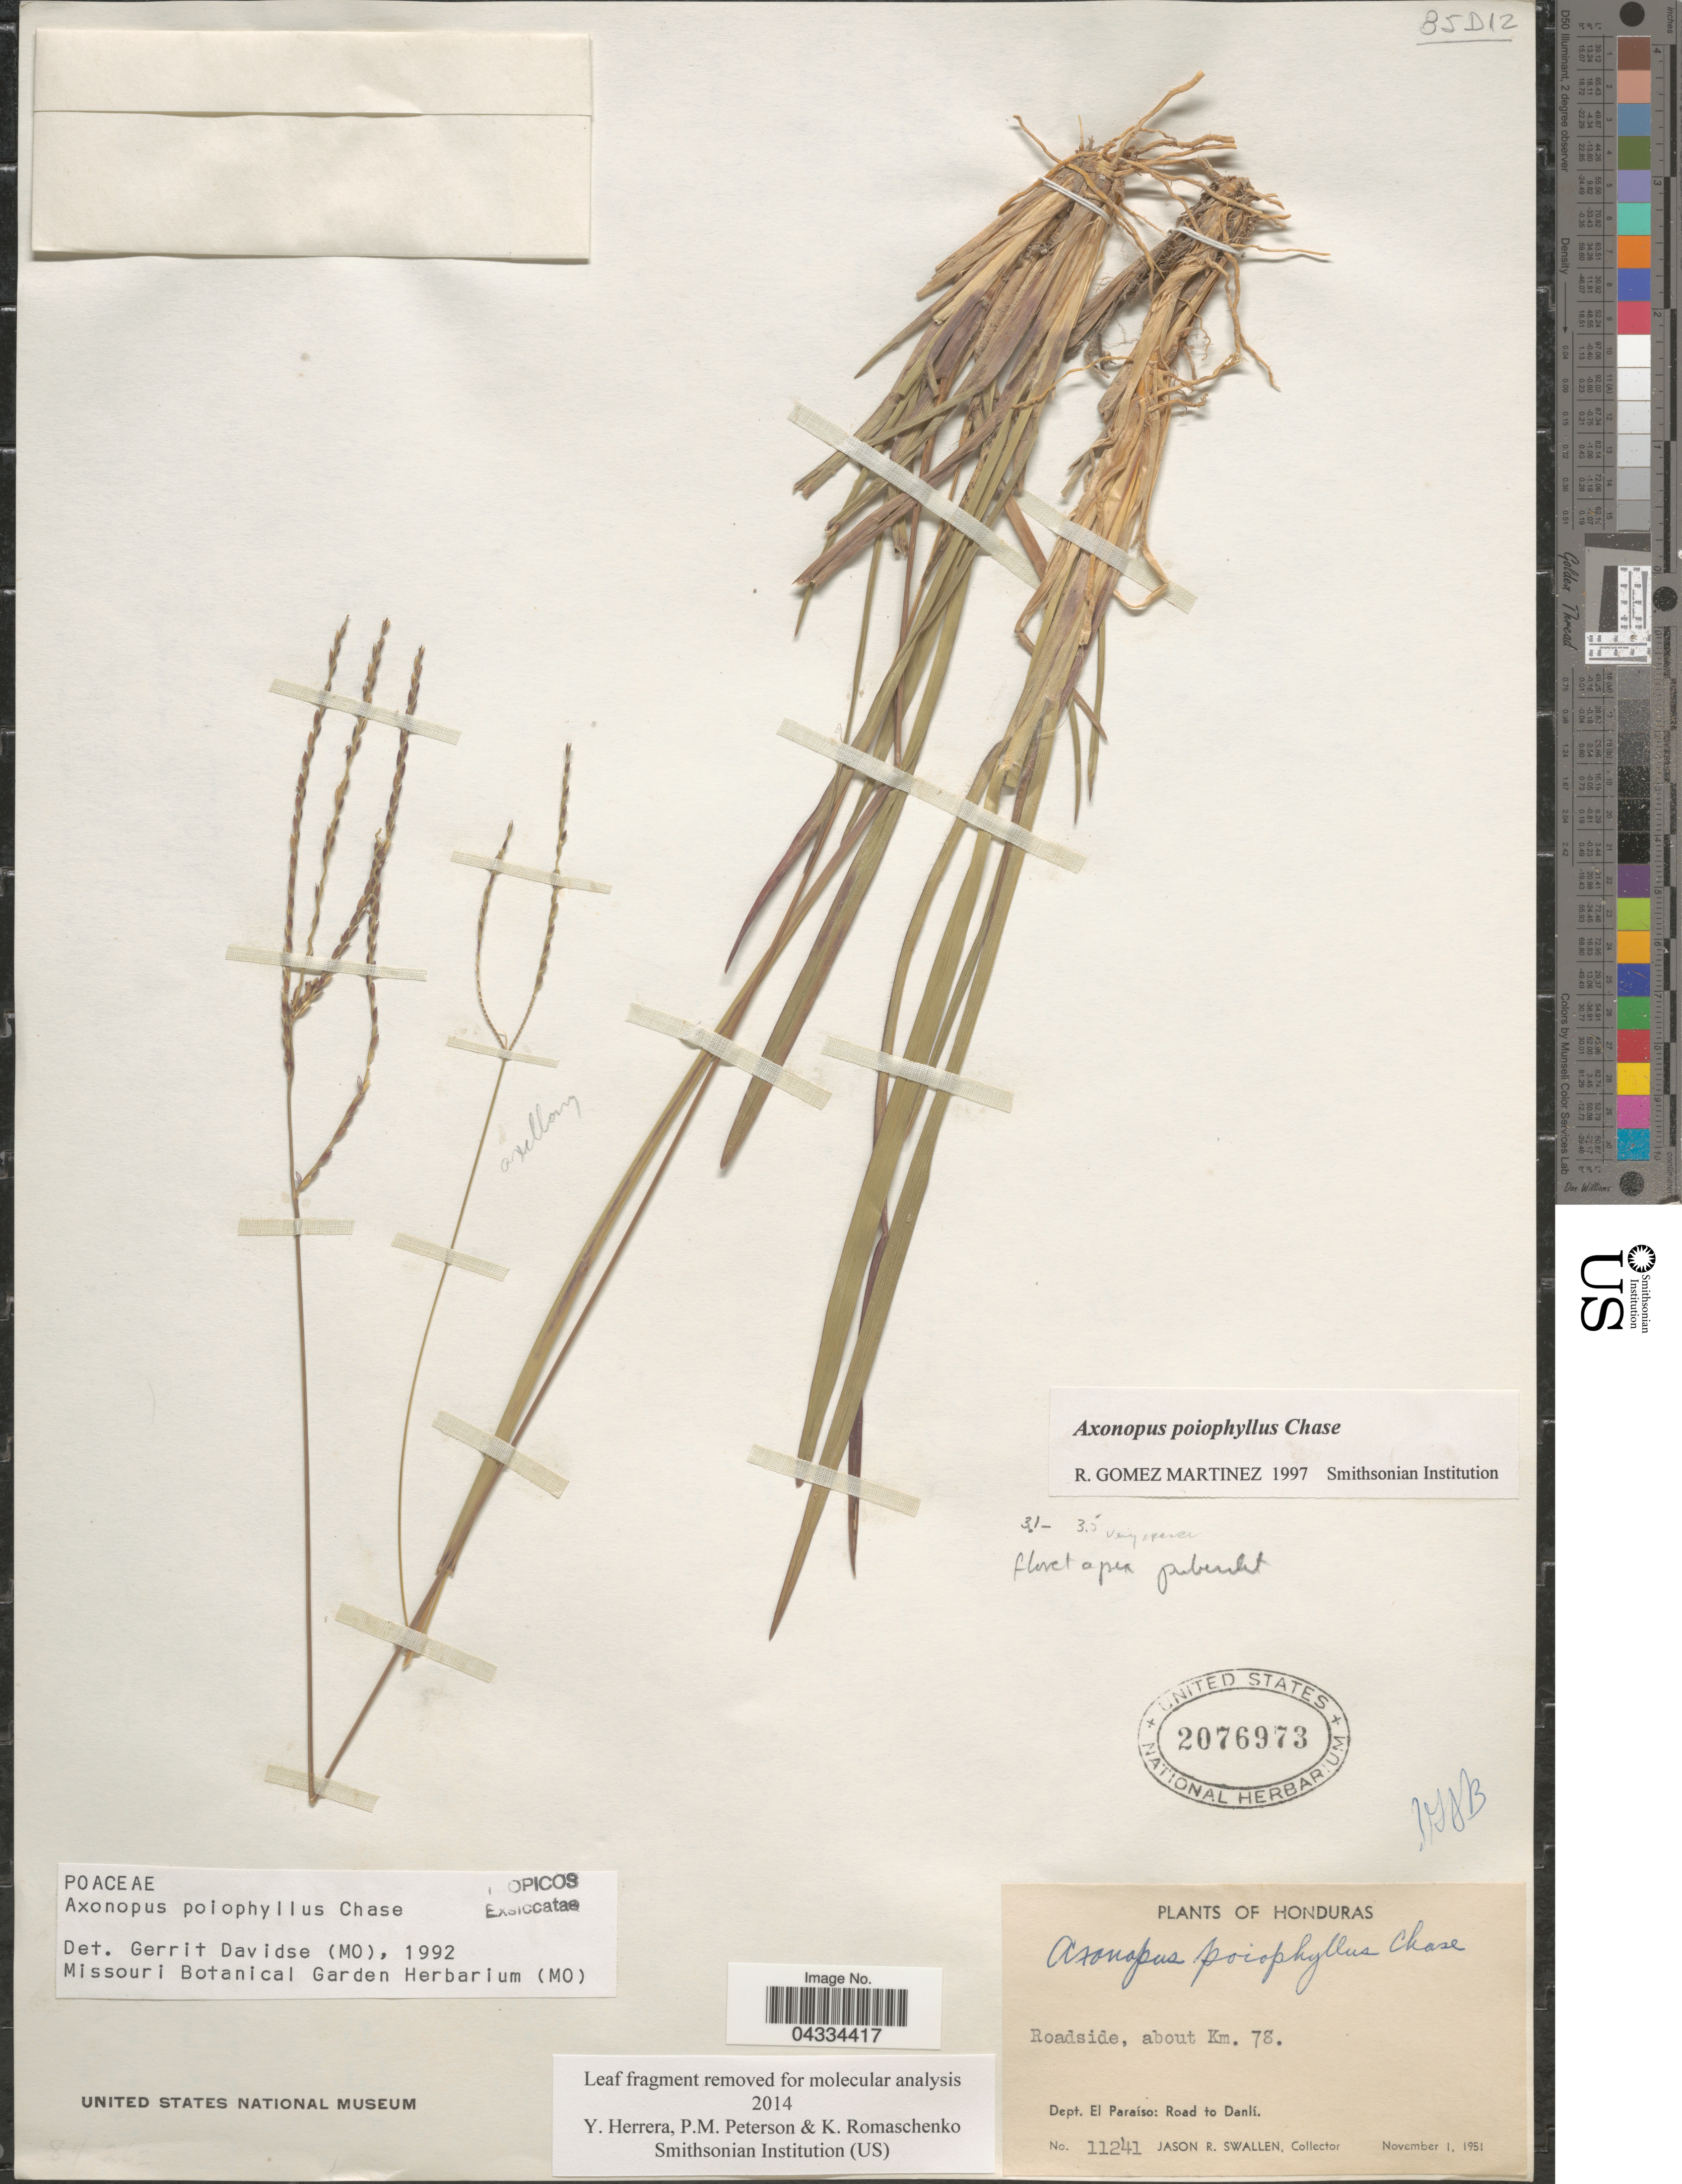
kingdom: Plantae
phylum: Tracheophyta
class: Liliopsida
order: Poales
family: Poaceae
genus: Axonopus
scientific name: Axonopus poiophyllus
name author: Chase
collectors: J. R. Swallen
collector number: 11241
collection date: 1951-11-01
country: Honduras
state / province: El Paraiso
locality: Roadside, about Km. 78. Dept. El Paraíso: Road to Danli.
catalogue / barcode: US 2076973